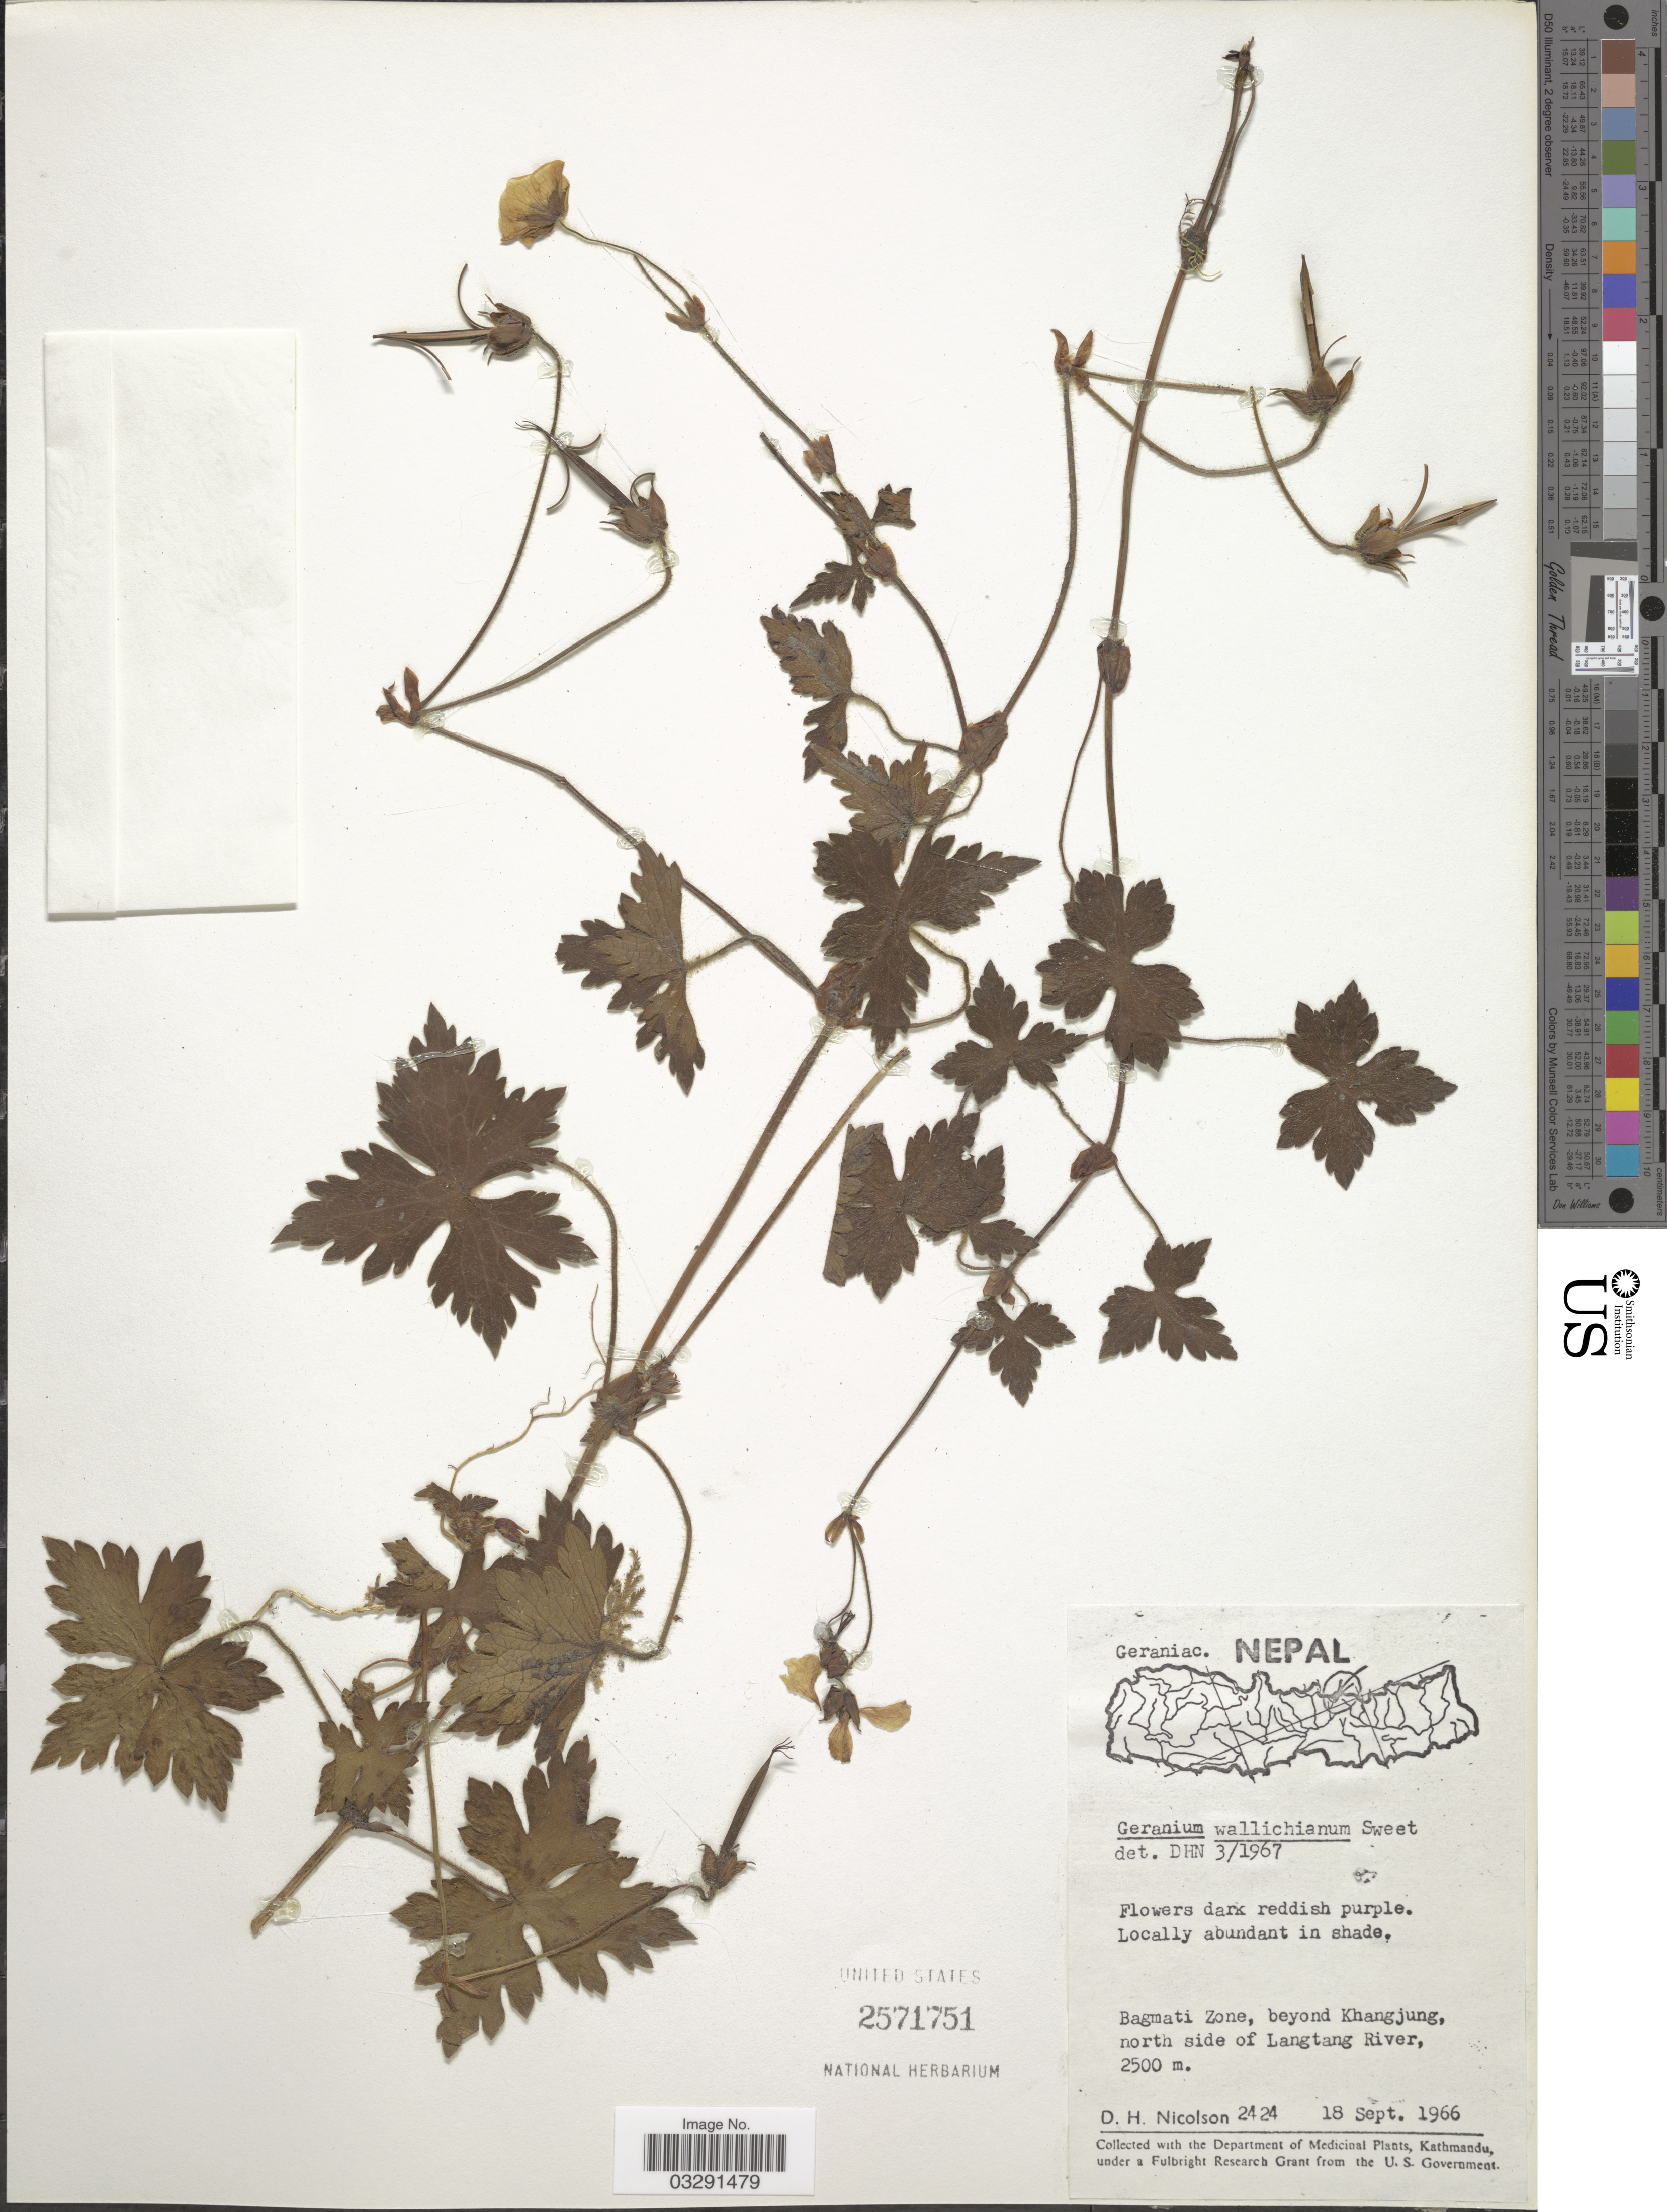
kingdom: Plantae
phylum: Tracheophyta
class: Magnoliopsida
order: Geraniales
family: Geraniaceae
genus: Geranium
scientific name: Geranium wallichianum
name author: D. Don ex Sweet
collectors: D. H. Nicolson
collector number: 2424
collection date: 1966-09-18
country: Nepal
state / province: Bagmati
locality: Bagmati Zone, beyond Khangjung, north side of Langtang River.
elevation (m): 2500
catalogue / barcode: US 2571751